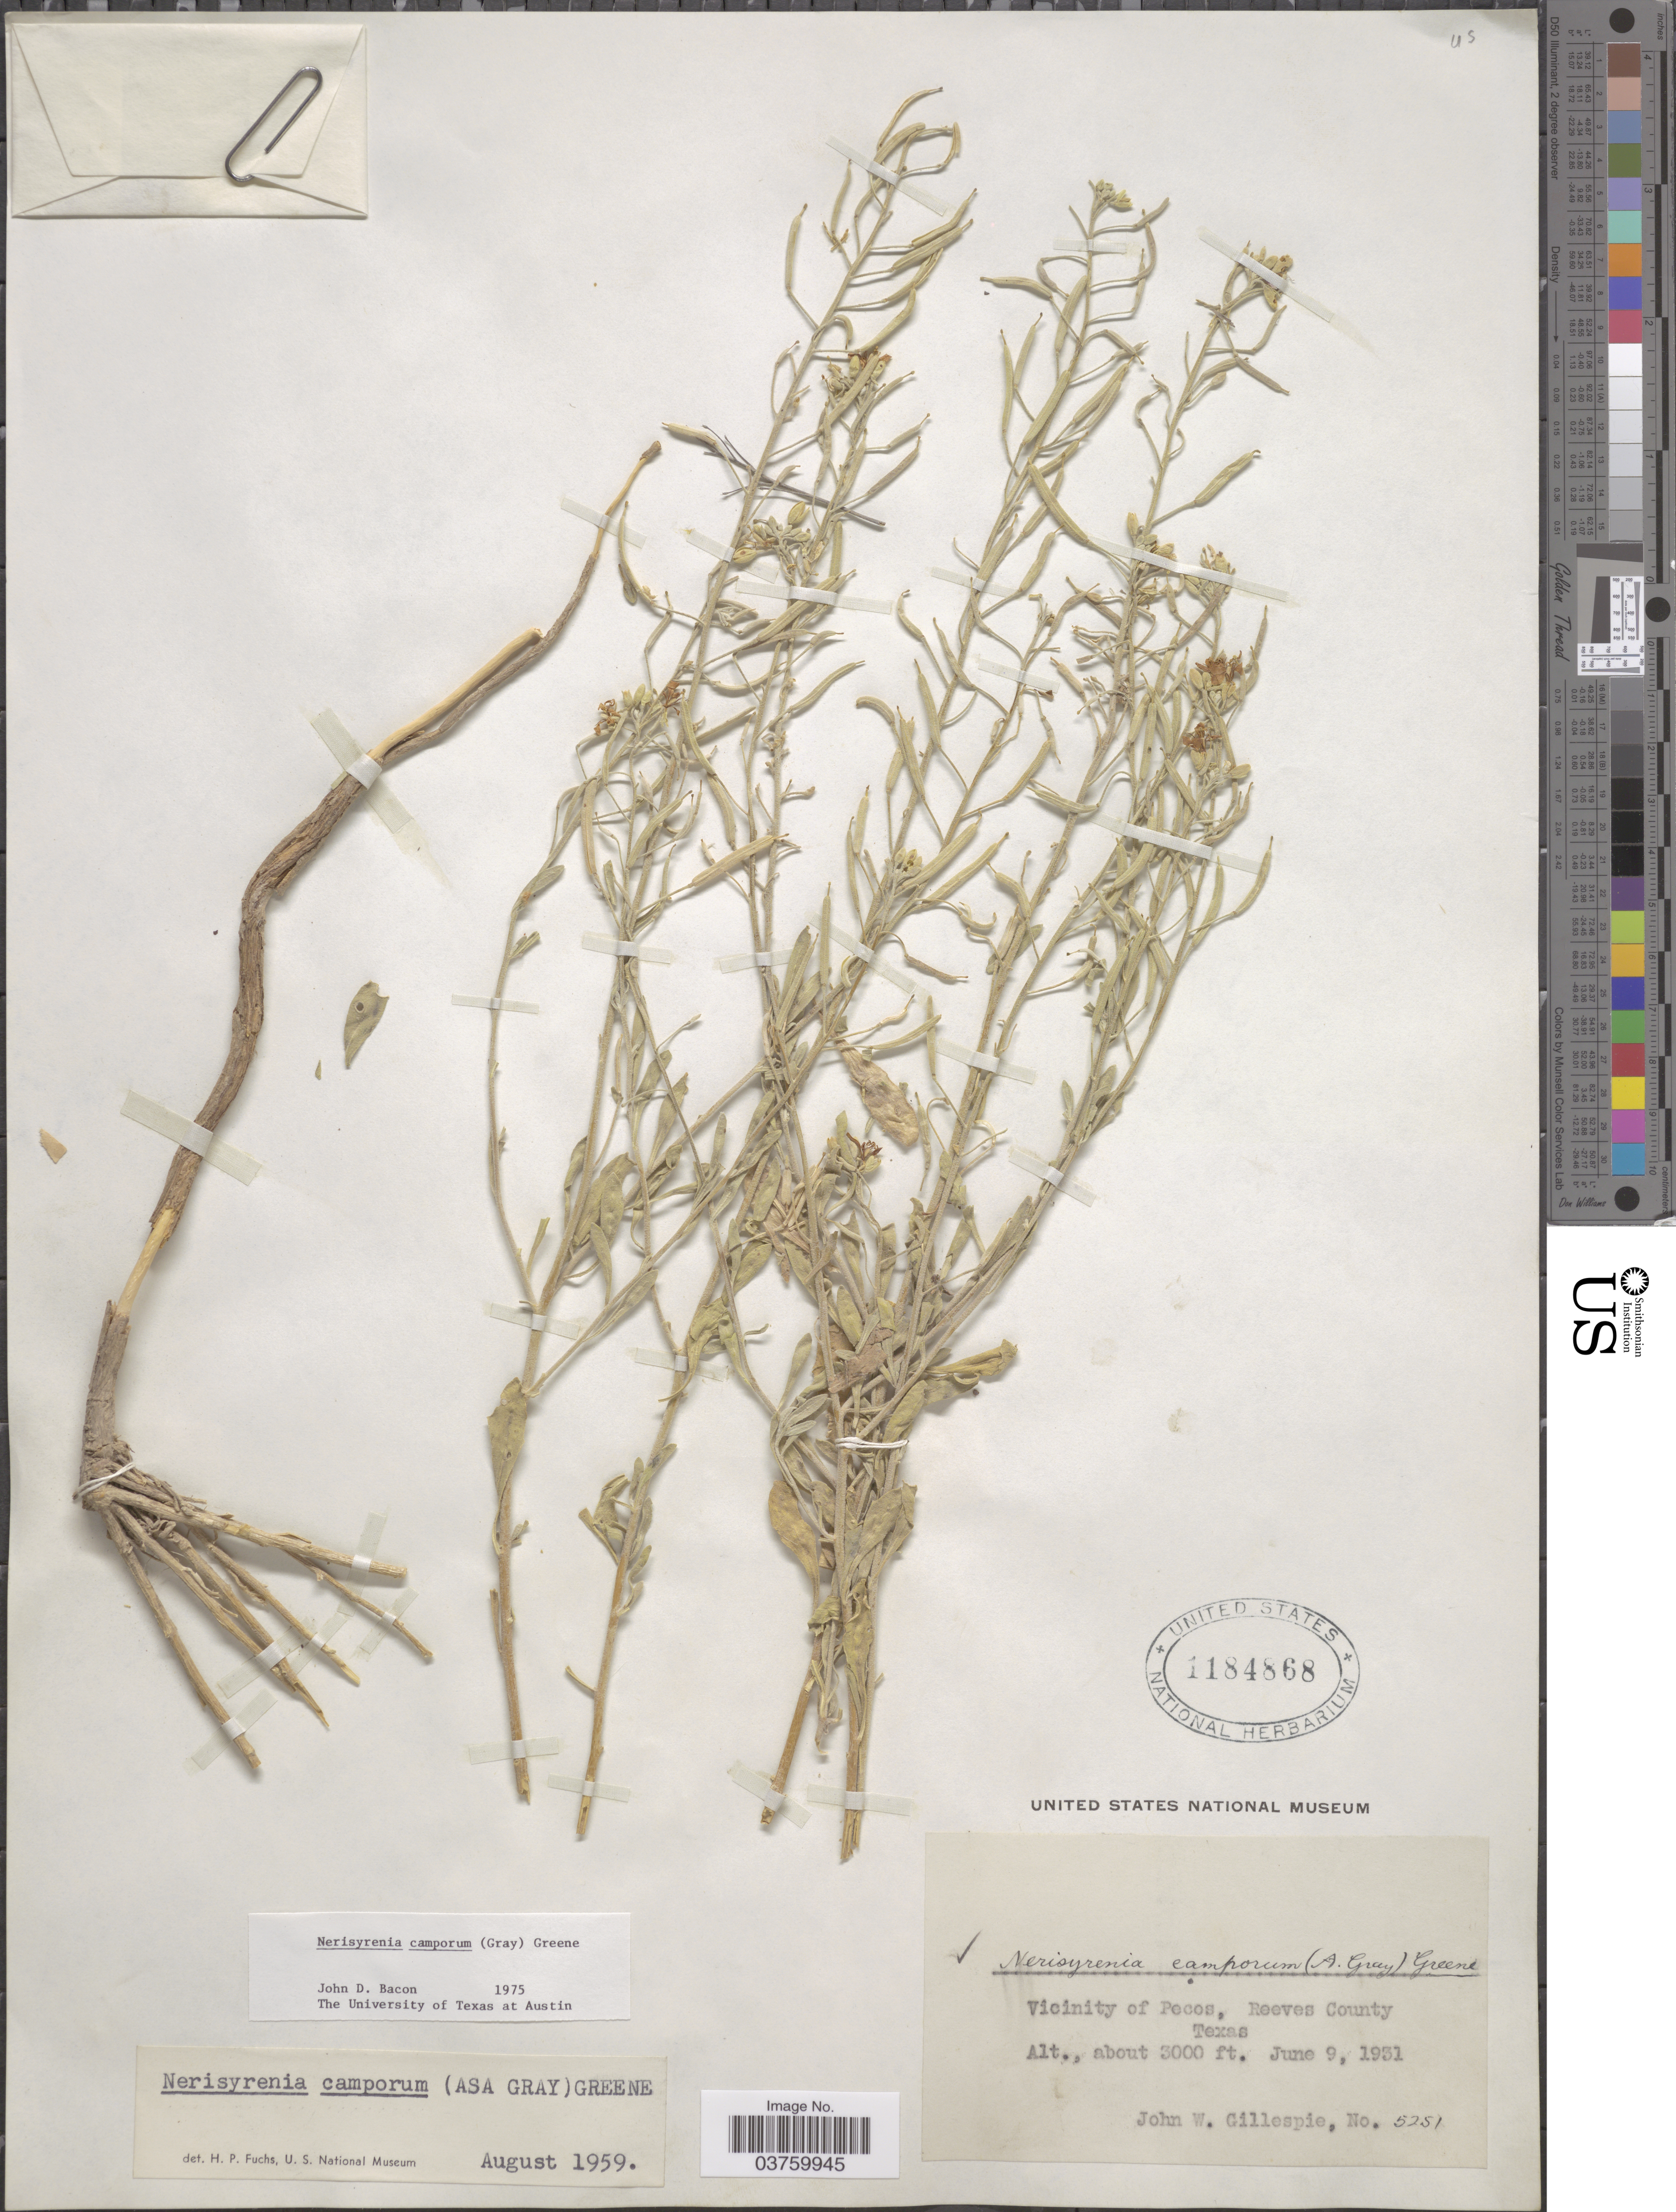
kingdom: Plantae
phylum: Tracheophyta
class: Magnoliopsida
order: Brassicales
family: Brassicaceae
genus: Nerisyrenia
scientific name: Nerisyrenia camporum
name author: (A. Gray) Greene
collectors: J. W. Gillespie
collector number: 5251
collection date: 1931-06-09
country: United States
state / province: Texas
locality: Vicinity of Pecos, Reeves County.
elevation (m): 914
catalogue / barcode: US 1184868